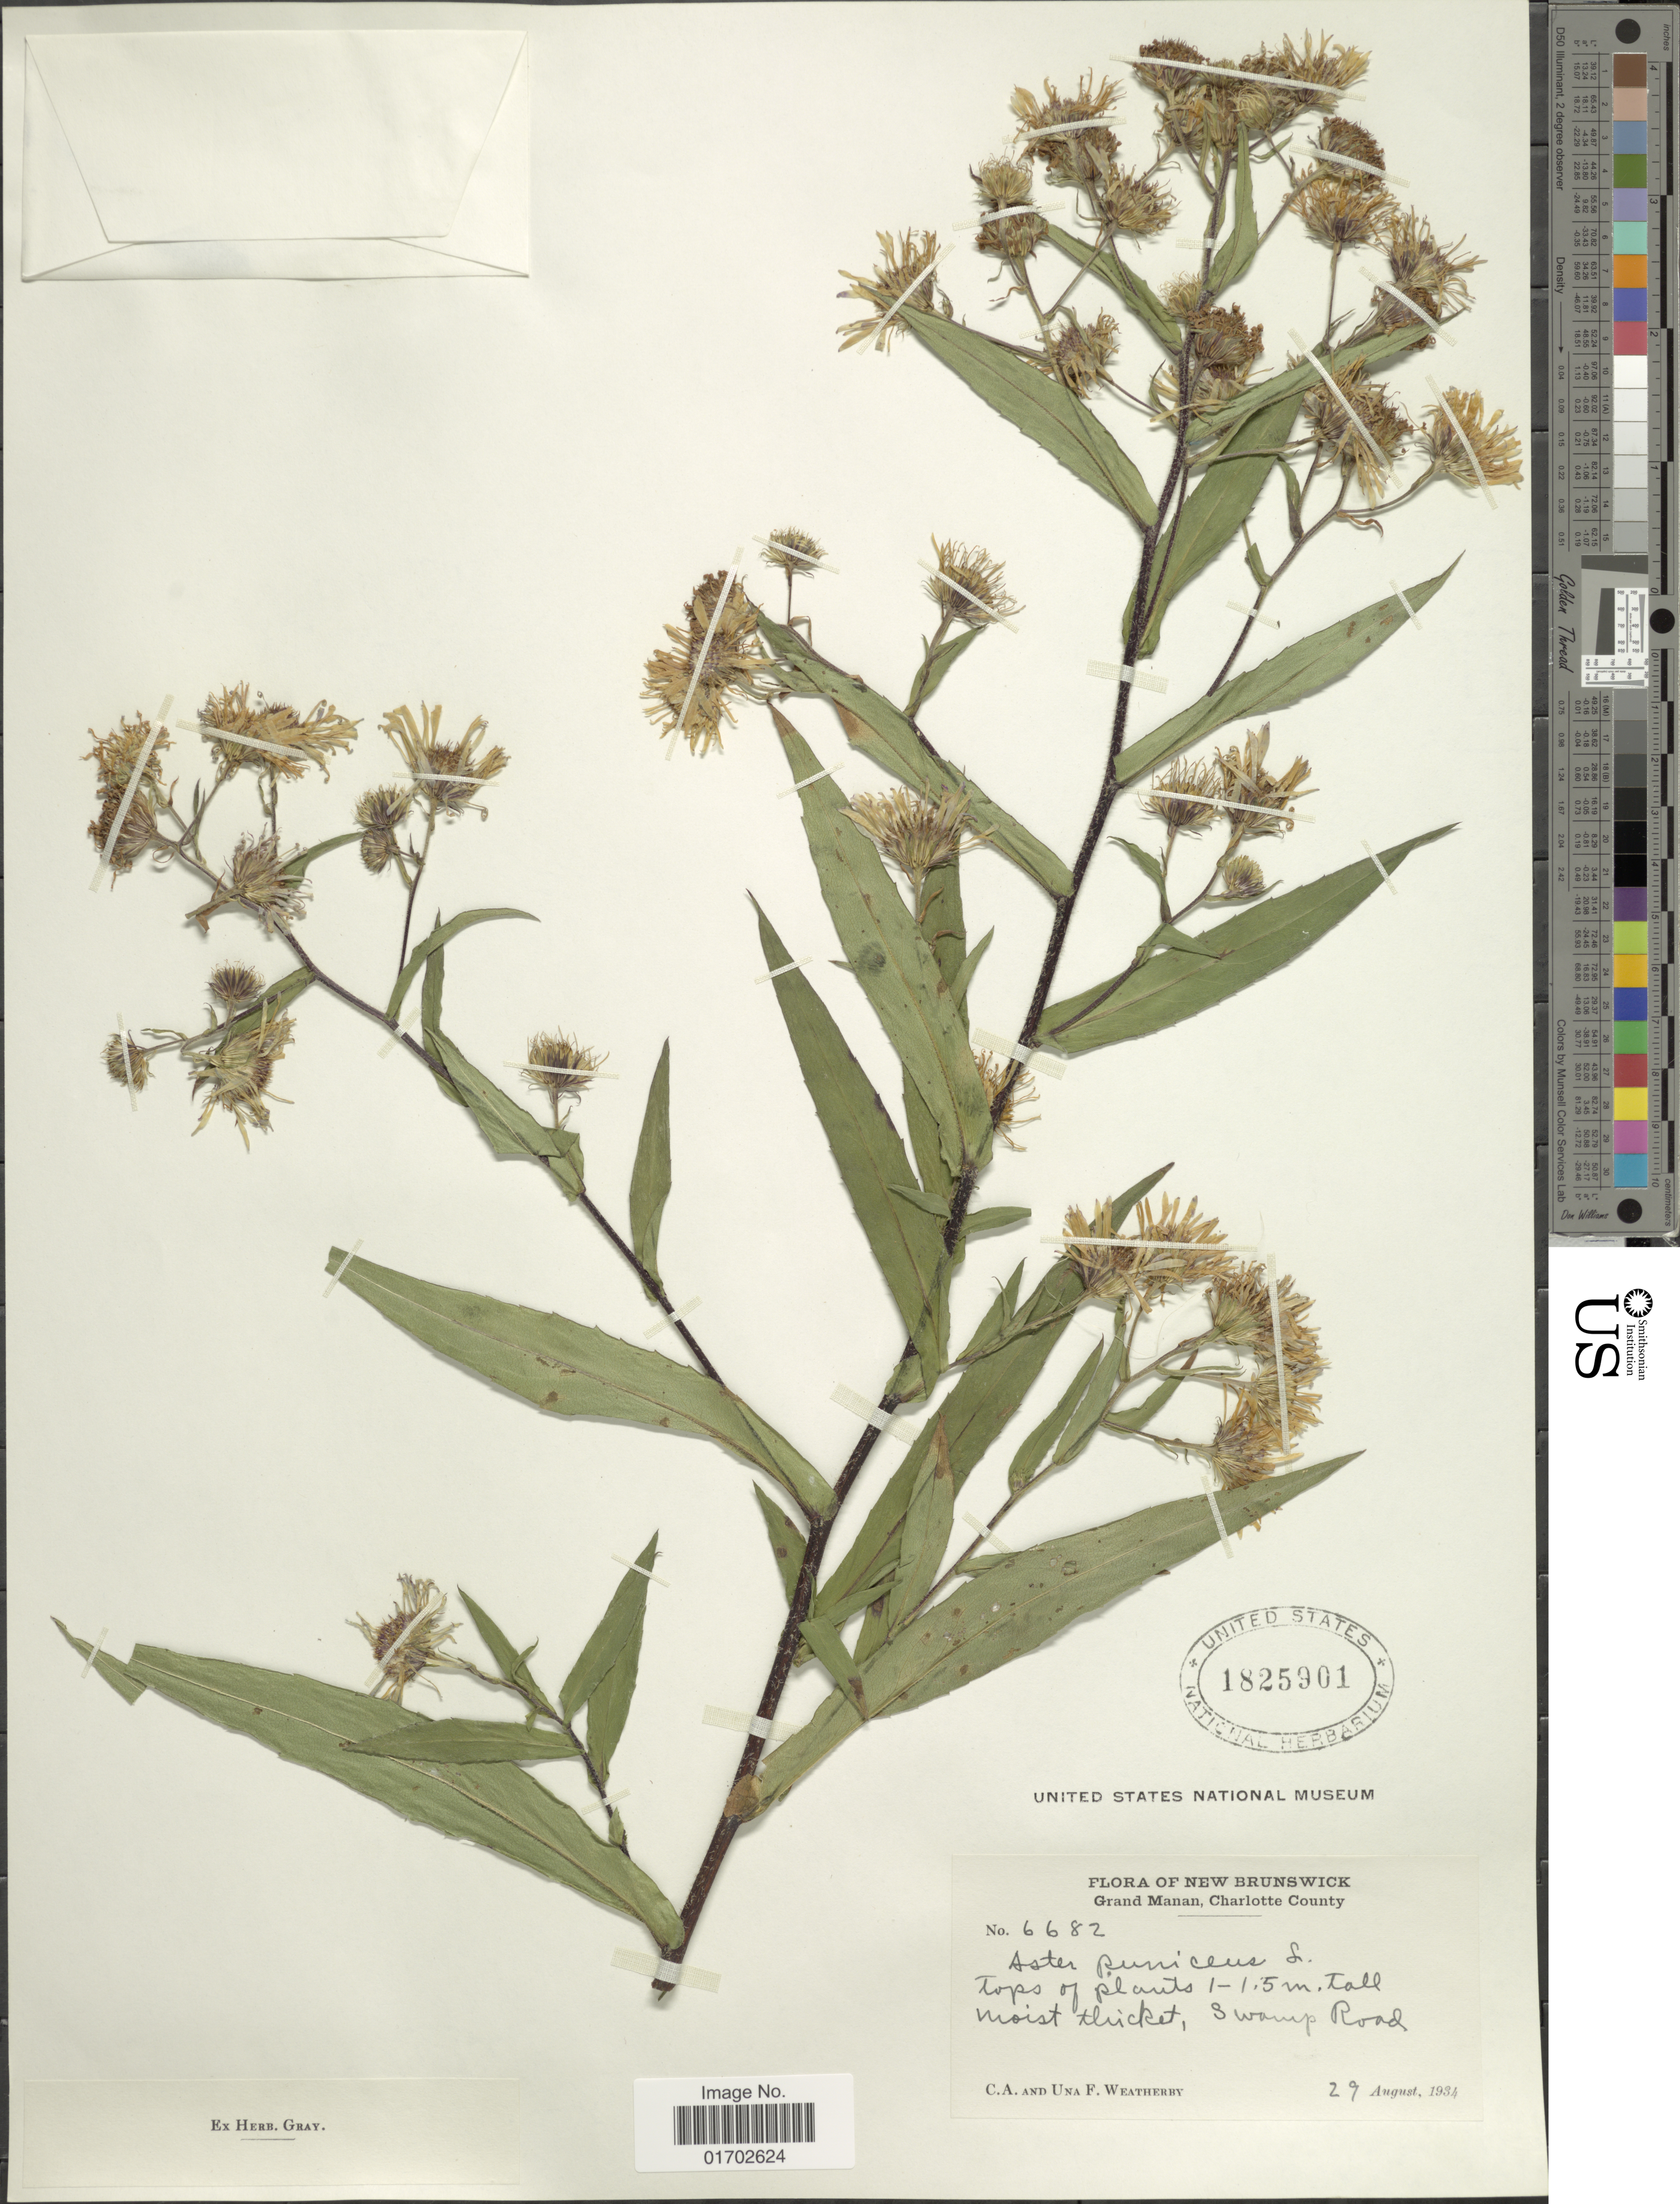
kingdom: Plantae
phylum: Tracheophyta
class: Magnoliopsida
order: Asterales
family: Asteraceae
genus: Symphyotrichum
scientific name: Symphyotrichum puniceum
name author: (L.) Á. Löve & D. Löve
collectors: C. A. Weatherby & U. L. Weatherby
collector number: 6682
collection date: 1934-08-29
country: Canada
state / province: New Brunswick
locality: Grand Manan, Charlotte County, tops of plant 1-1.5 m tall moist thicket, swamp Road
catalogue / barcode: US 1825901